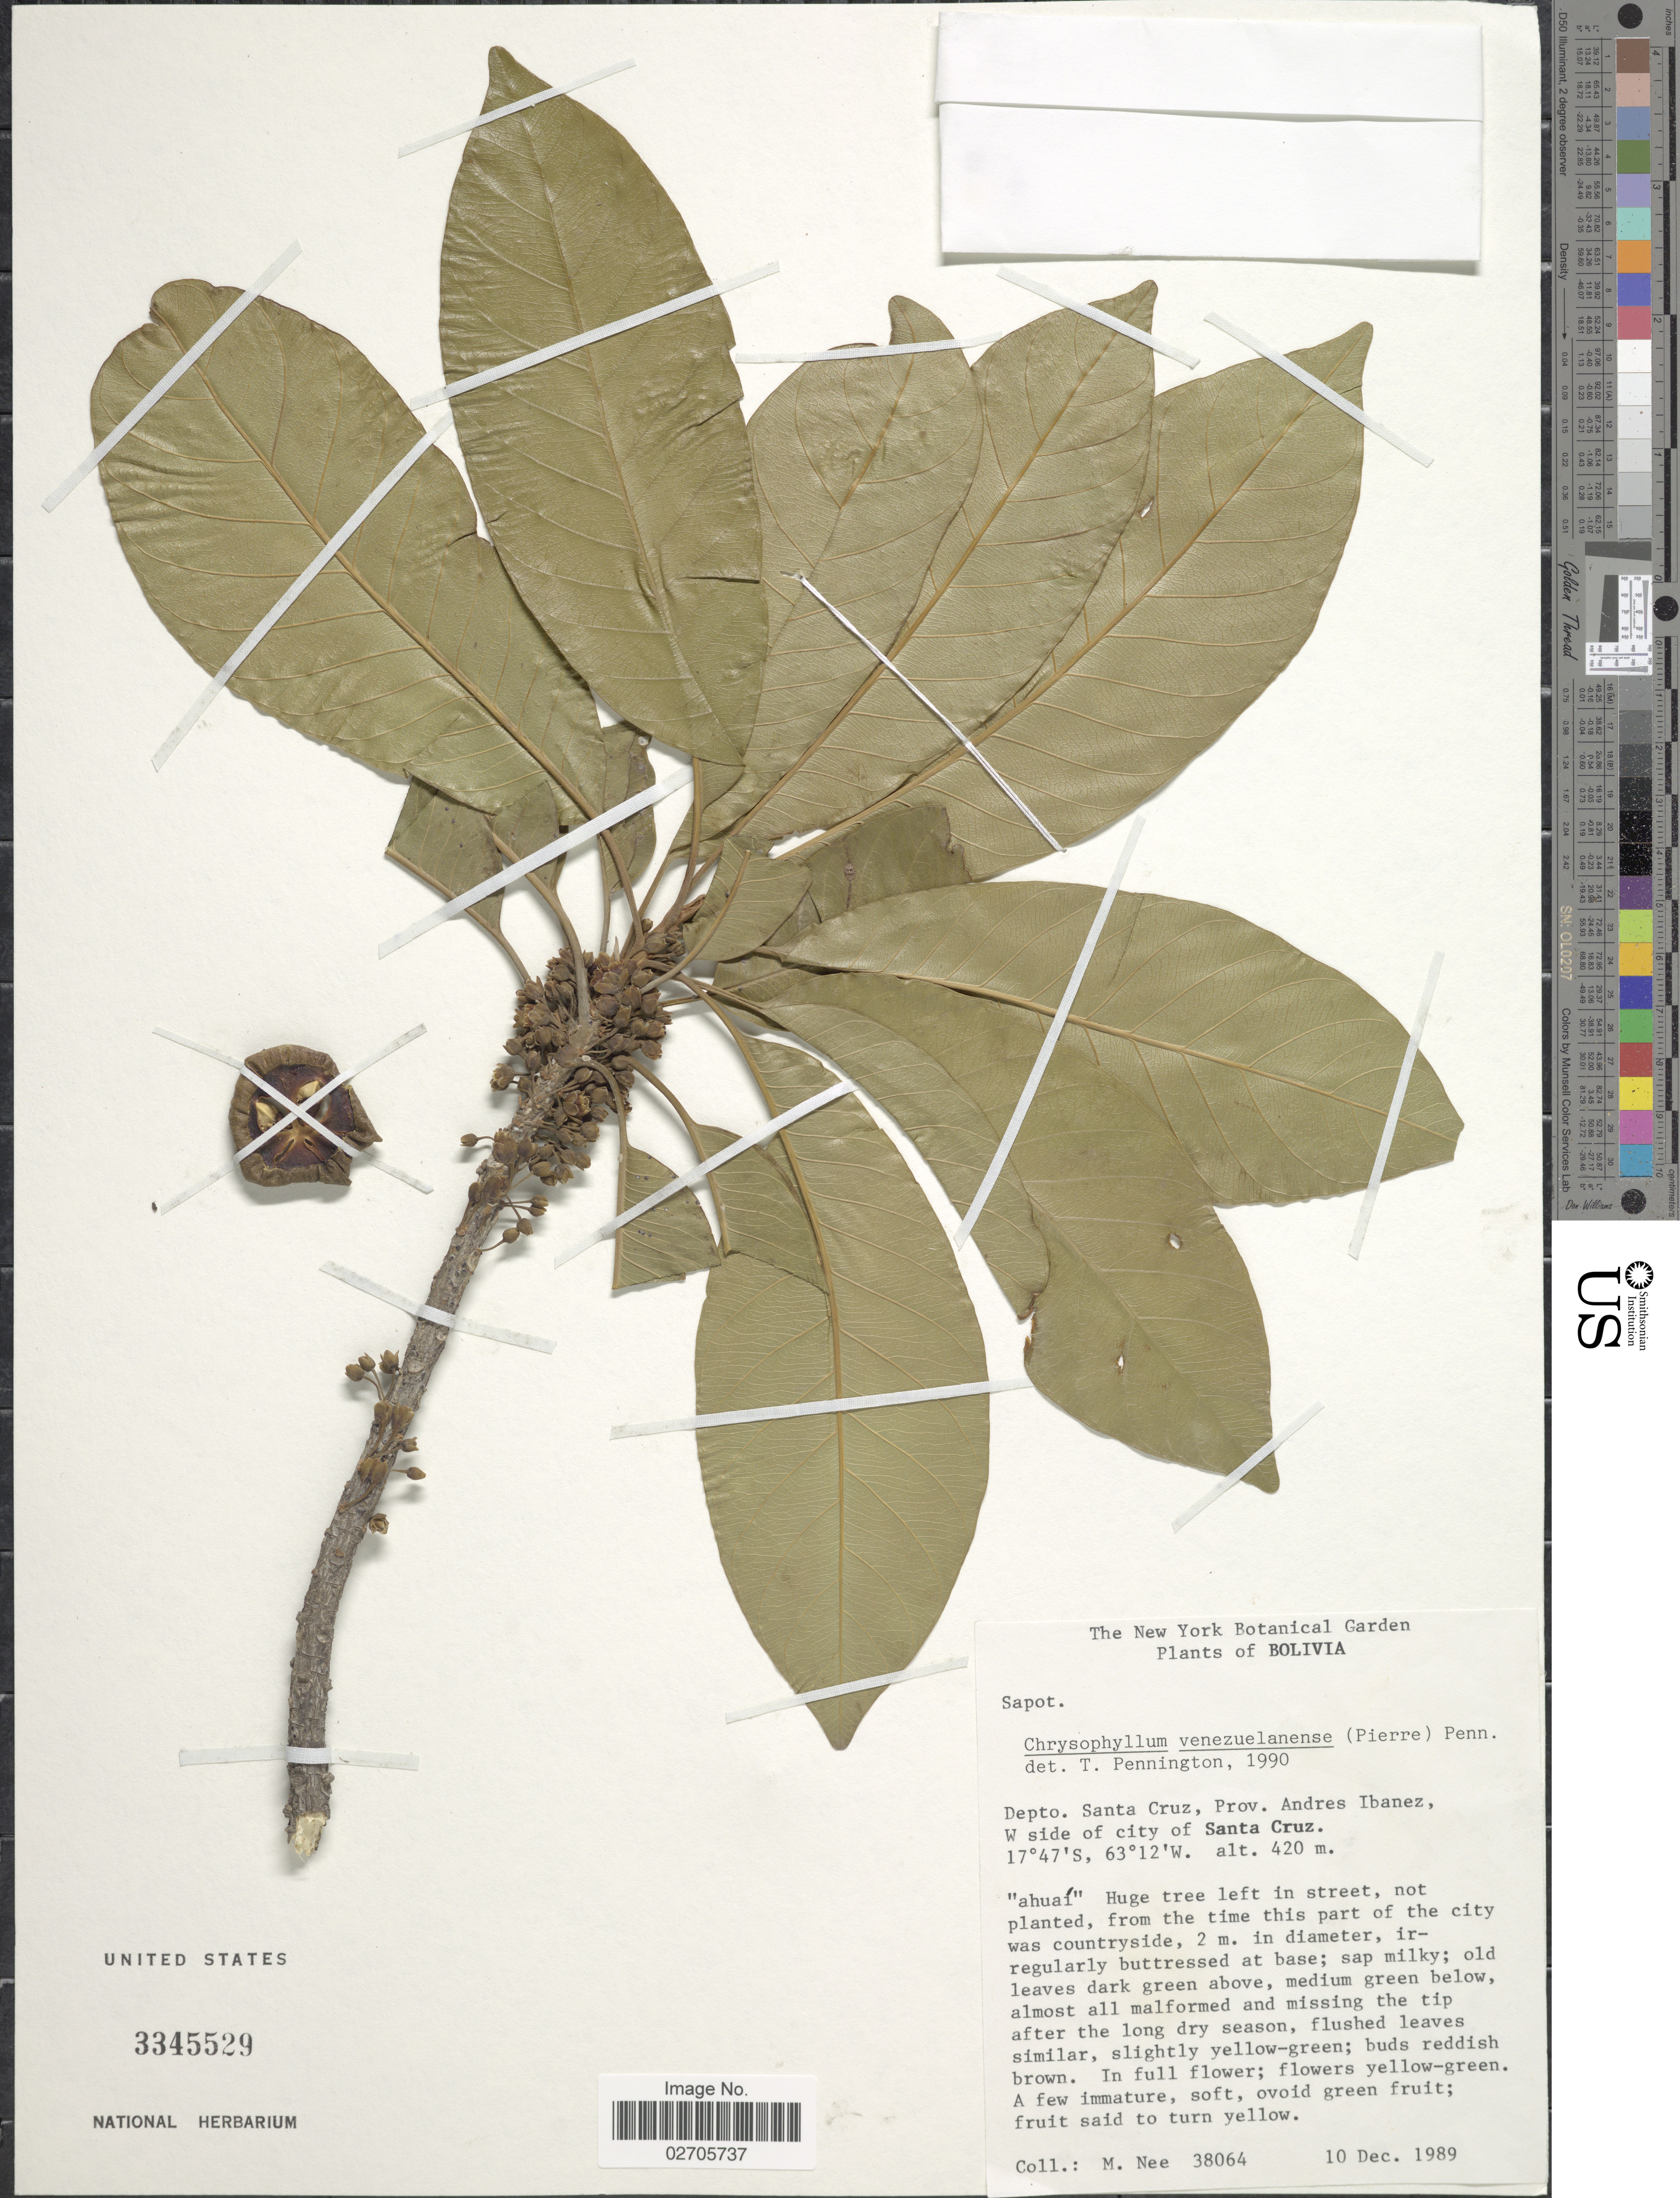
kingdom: Plantae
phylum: Tracheophyta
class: Magnoliopsida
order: Ericales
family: Sapotaceae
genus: Chrysophyllum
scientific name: Chrysophyllum venezuelanense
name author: (Pierre) T.D. Penn.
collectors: M. Nee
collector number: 38064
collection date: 1989-12-10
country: Bolivia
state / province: Santa Cruz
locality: Depto. Santa Cruz, prov. Andres Ibanez, W side of city of Santa Cruz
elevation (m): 420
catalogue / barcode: US 3345529